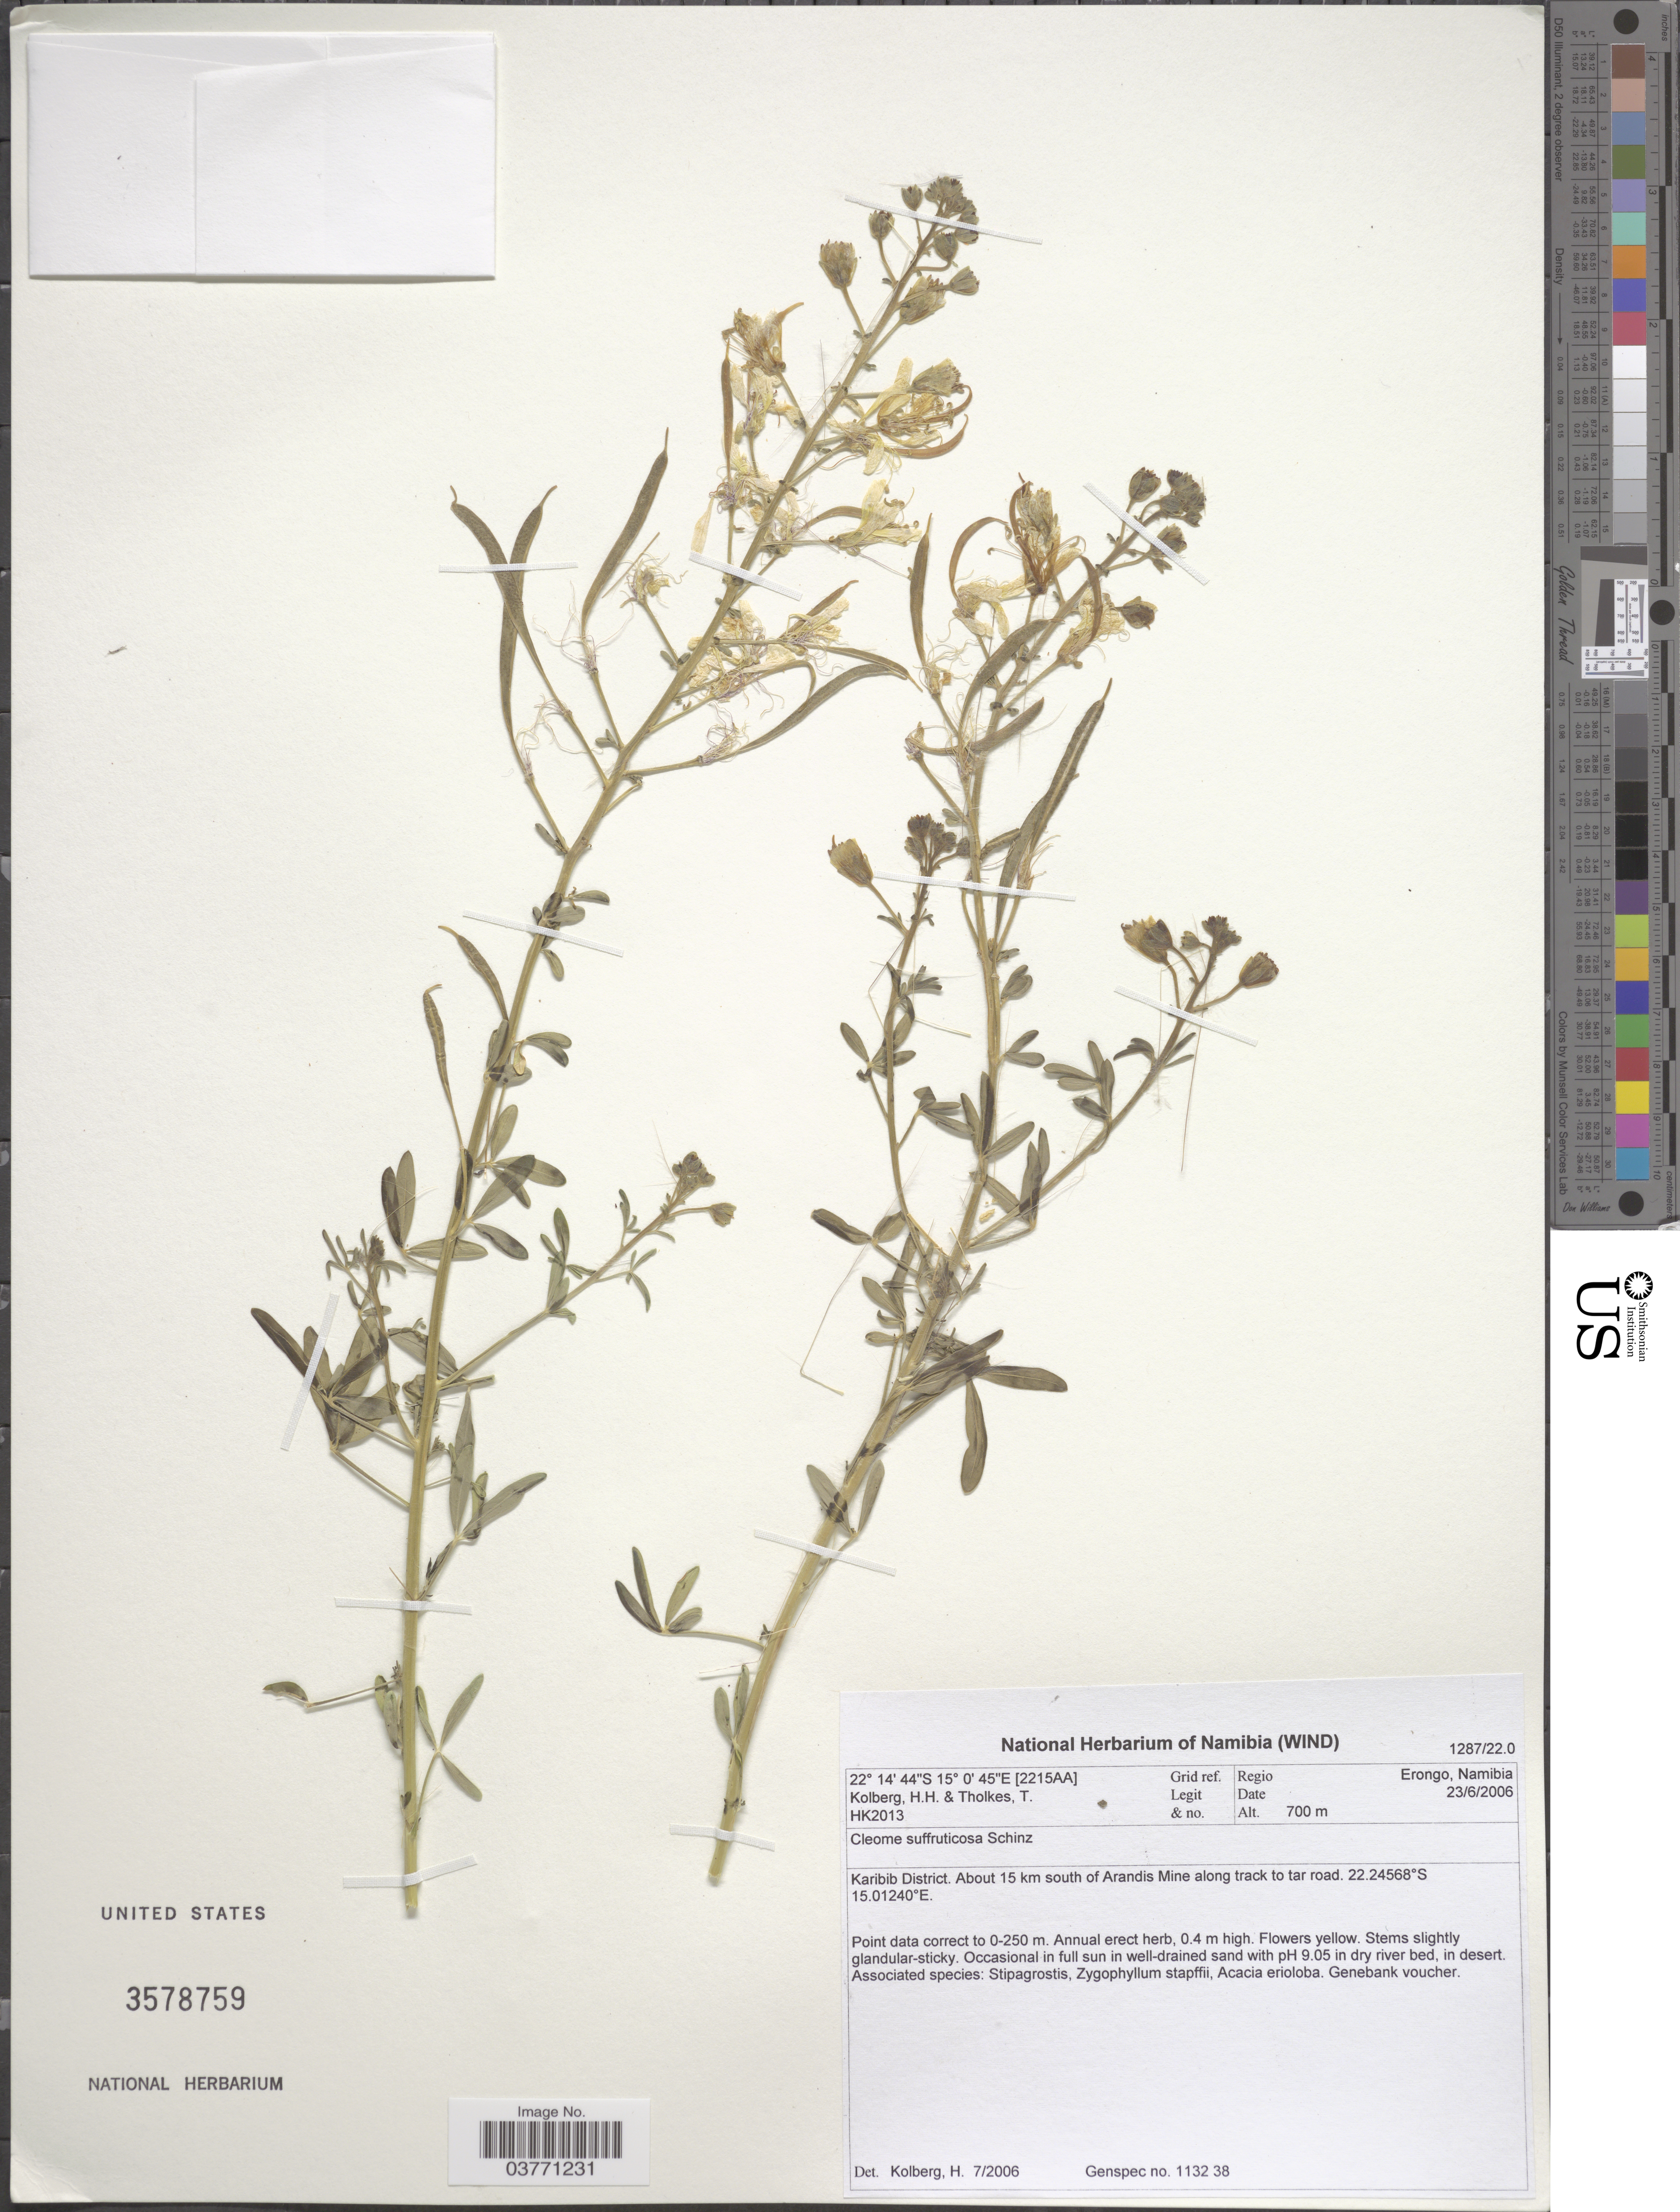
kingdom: Plantae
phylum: Tracheophyta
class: Magnoliopsida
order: Brassicales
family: Cleomaceae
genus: Kersia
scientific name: Kersia suffruticosa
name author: (Schinz) Roalson & J.C. Hall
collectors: H. H. Kolberg & T. Tholkes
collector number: HK2013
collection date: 2006-06-23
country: Namibia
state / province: Erongo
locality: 2215AA Grid ref. Regio Erongo. Karibib District. About 15 km south of Arandis Mine along track to tar road.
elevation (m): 700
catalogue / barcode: US 3578759